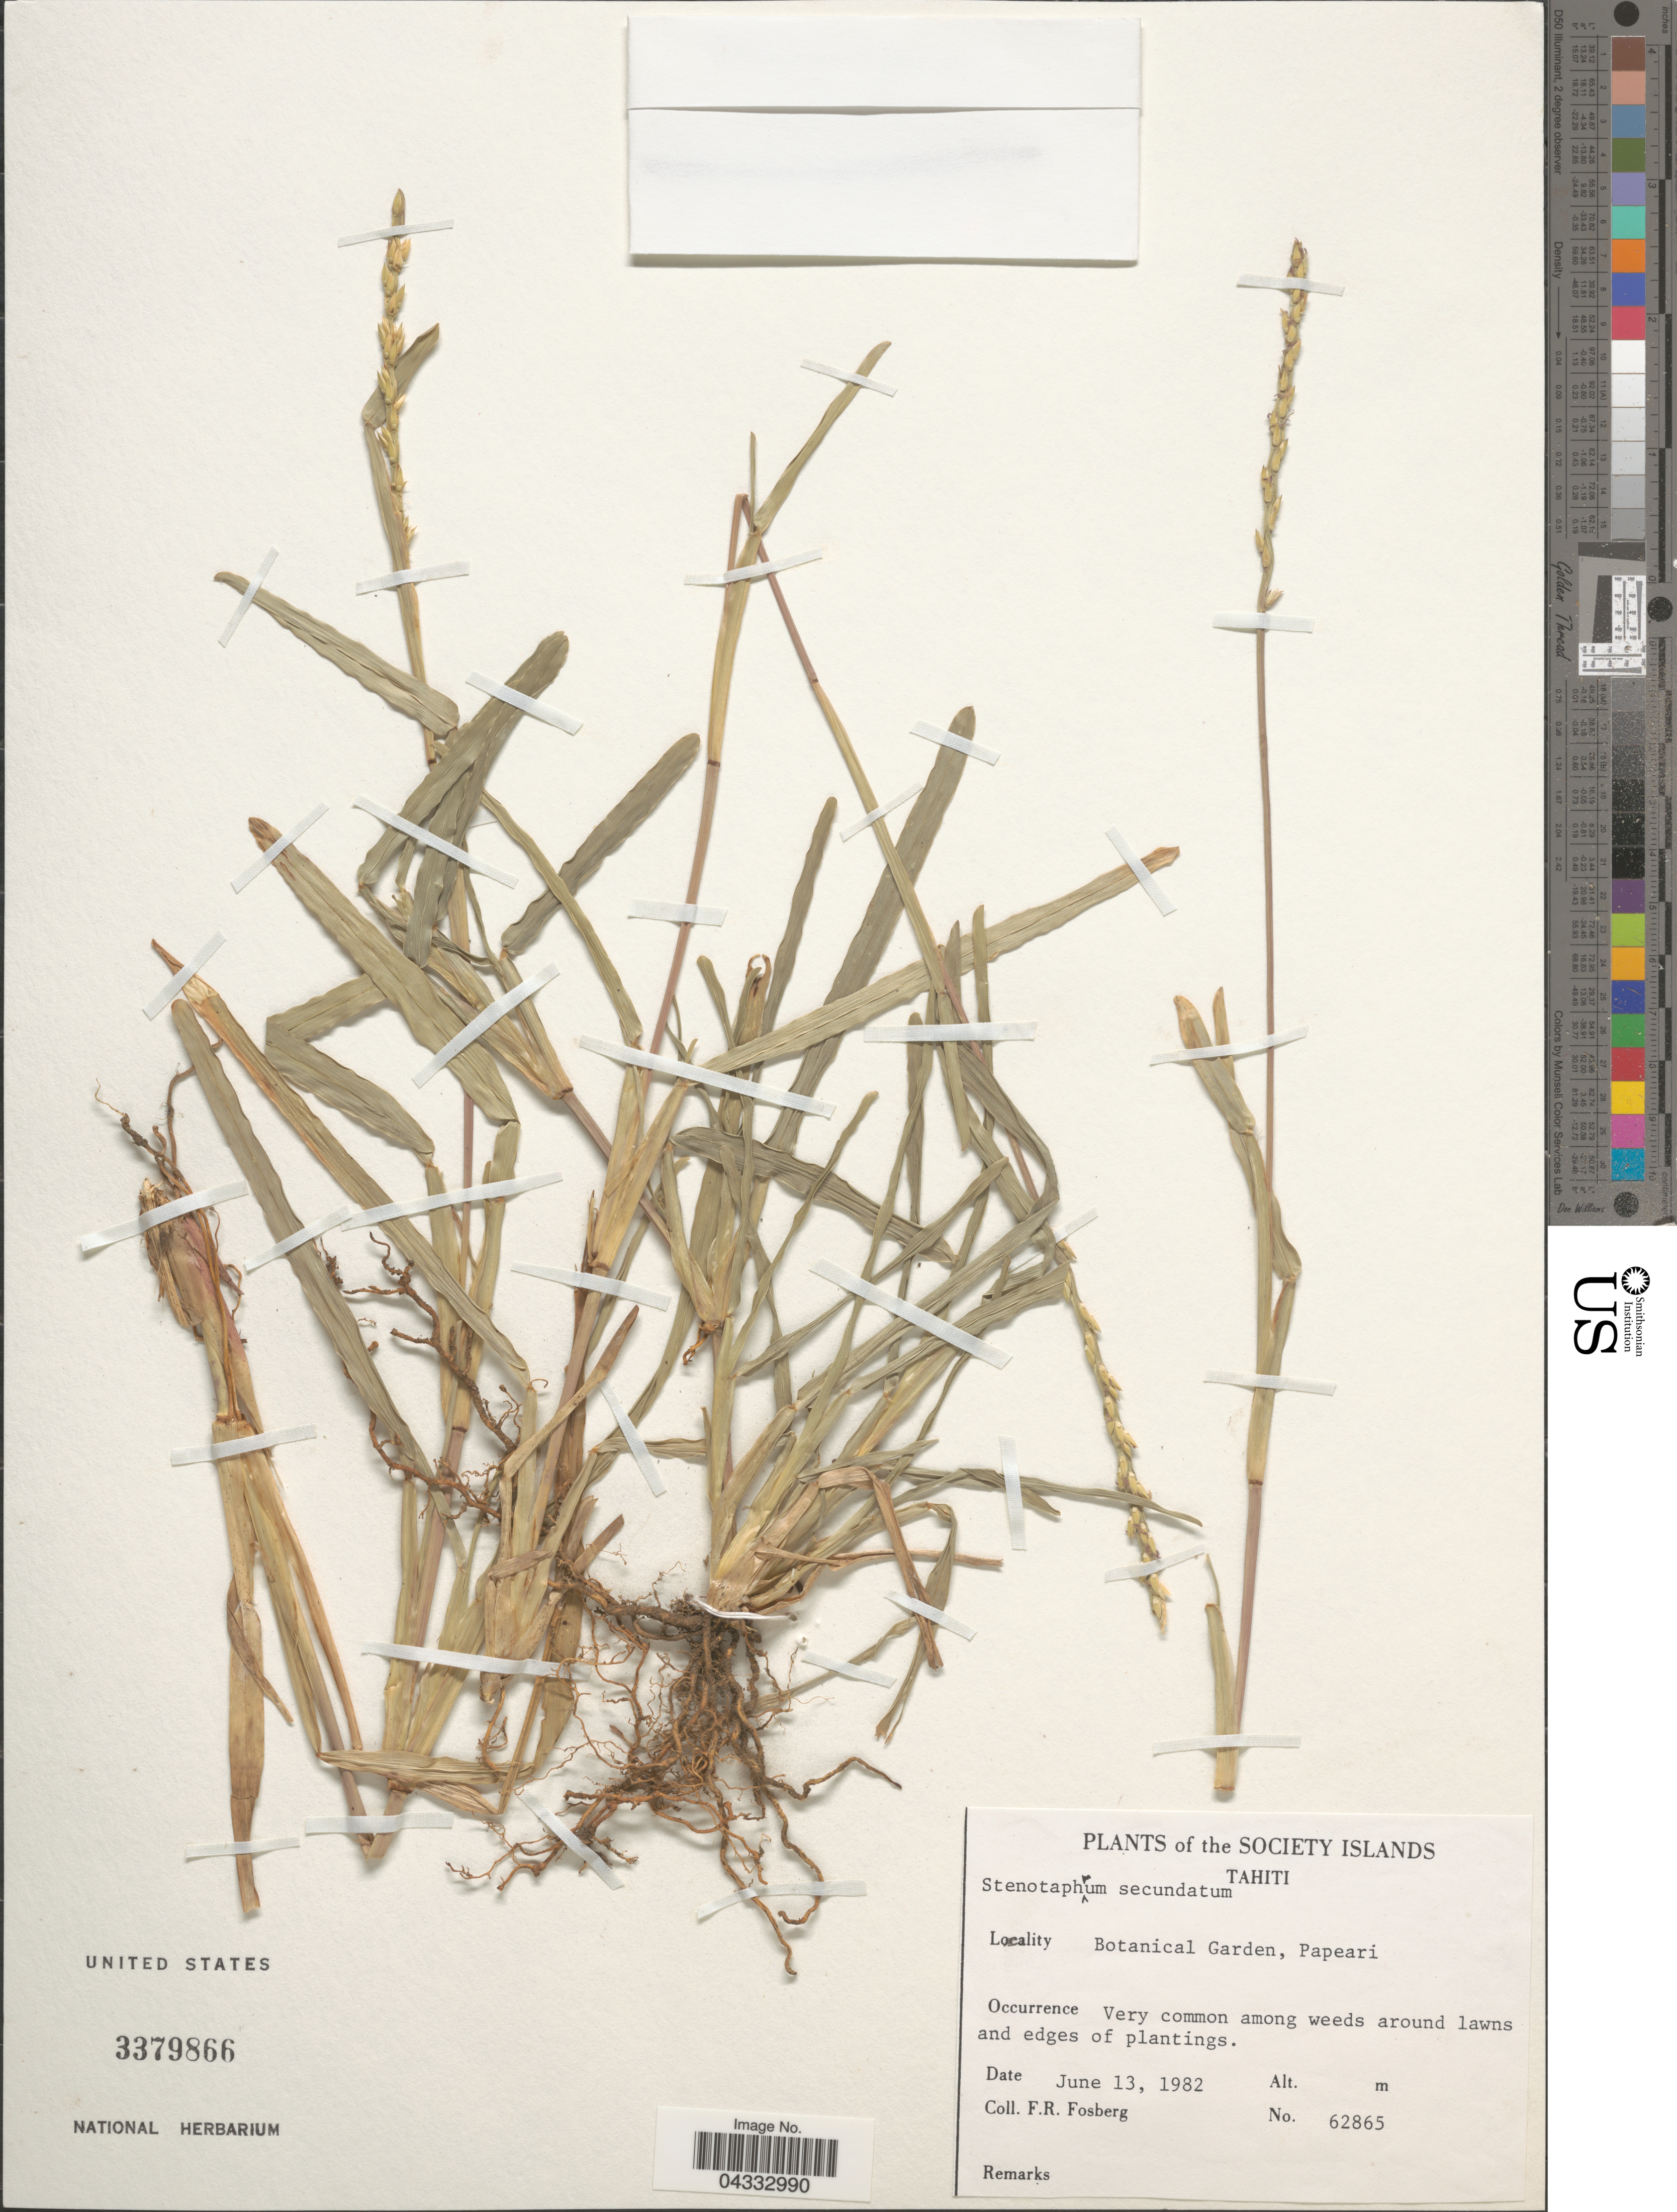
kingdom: Plantae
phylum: Tracheophyta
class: Liliopsida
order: Poales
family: Poaceae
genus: Stenotaphrum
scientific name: Stenotaphrum secundatum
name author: (Walter) Kuntze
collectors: F. R. Fosberg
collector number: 62865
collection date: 1982-06-13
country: French Polynesia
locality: The Society Islands. Tahiti. Botanical Garden, Papeari. Very common among weeds around lawns and edges of plantings.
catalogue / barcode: US 3379866